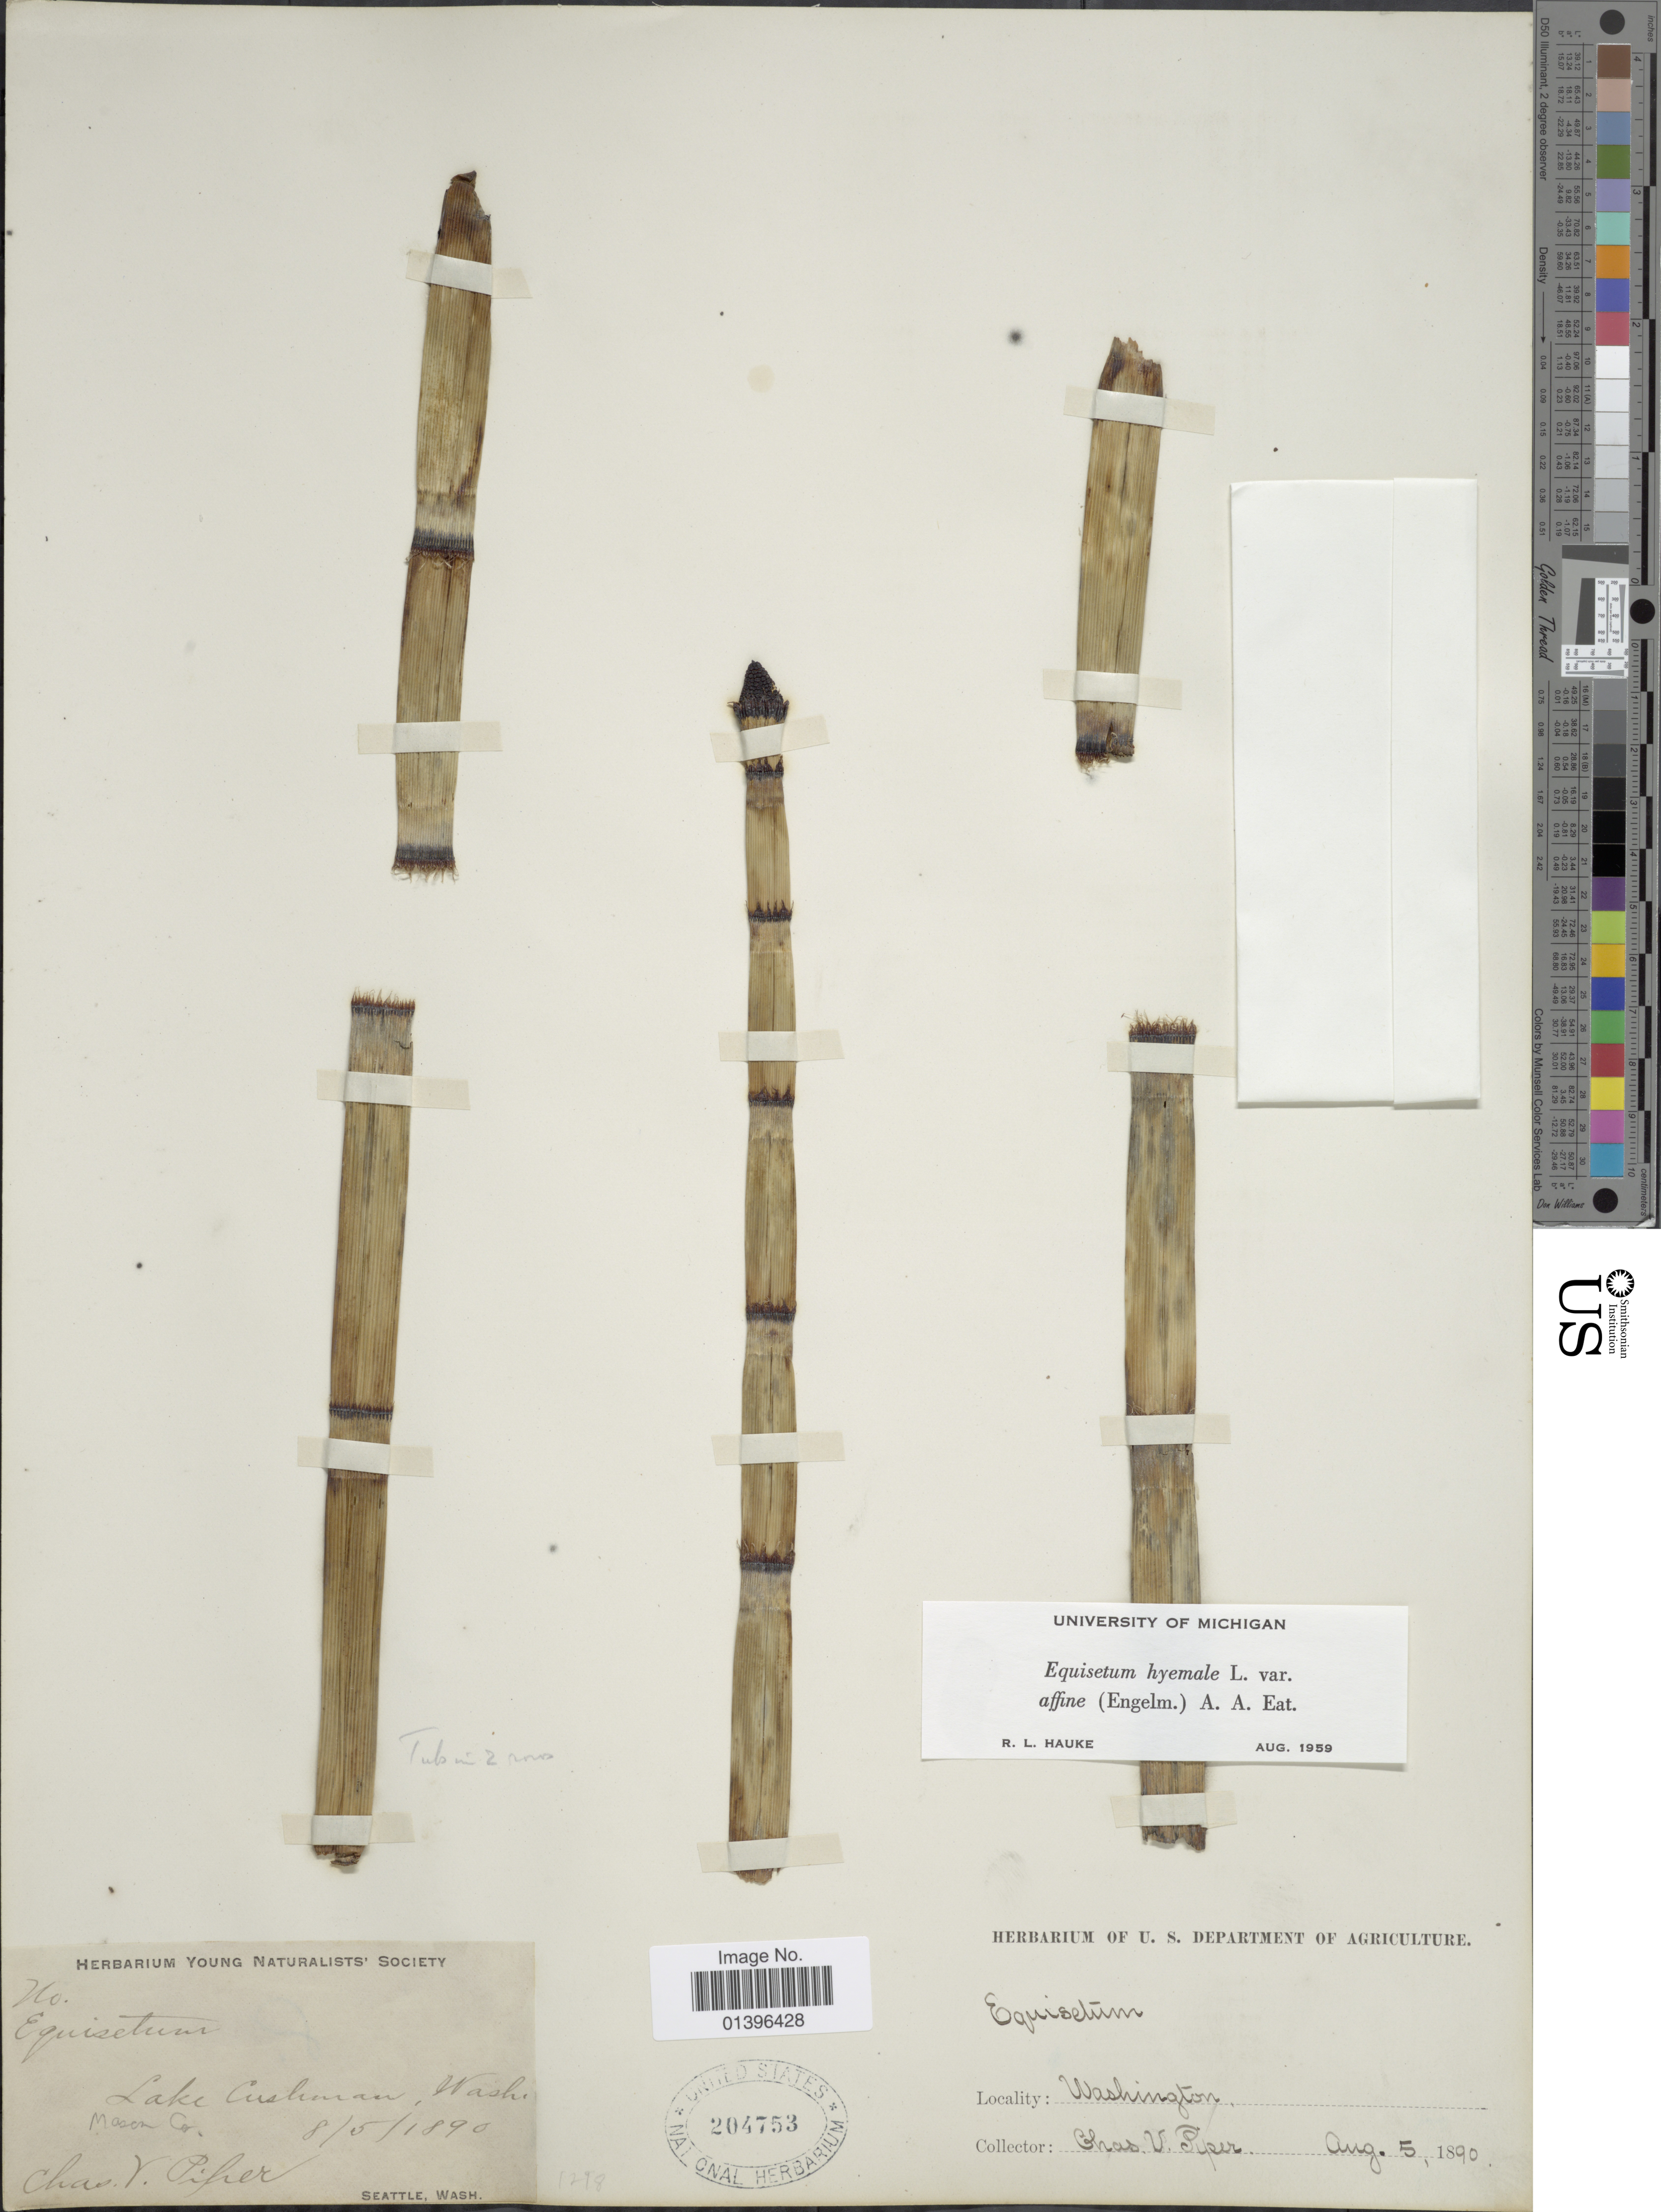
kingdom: Plantae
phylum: Tracheophyta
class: Polypodiopsida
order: Equisetales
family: Equisetaceae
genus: Equisetum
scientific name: Equisetum hyemale var. affine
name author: (Engelm.) A.A. Eaton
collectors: C. V. Piper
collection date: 1890-08-05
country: United States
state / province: Washington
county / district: Mason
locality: Lake Cushman, Mason Co.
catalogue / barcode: US 204753